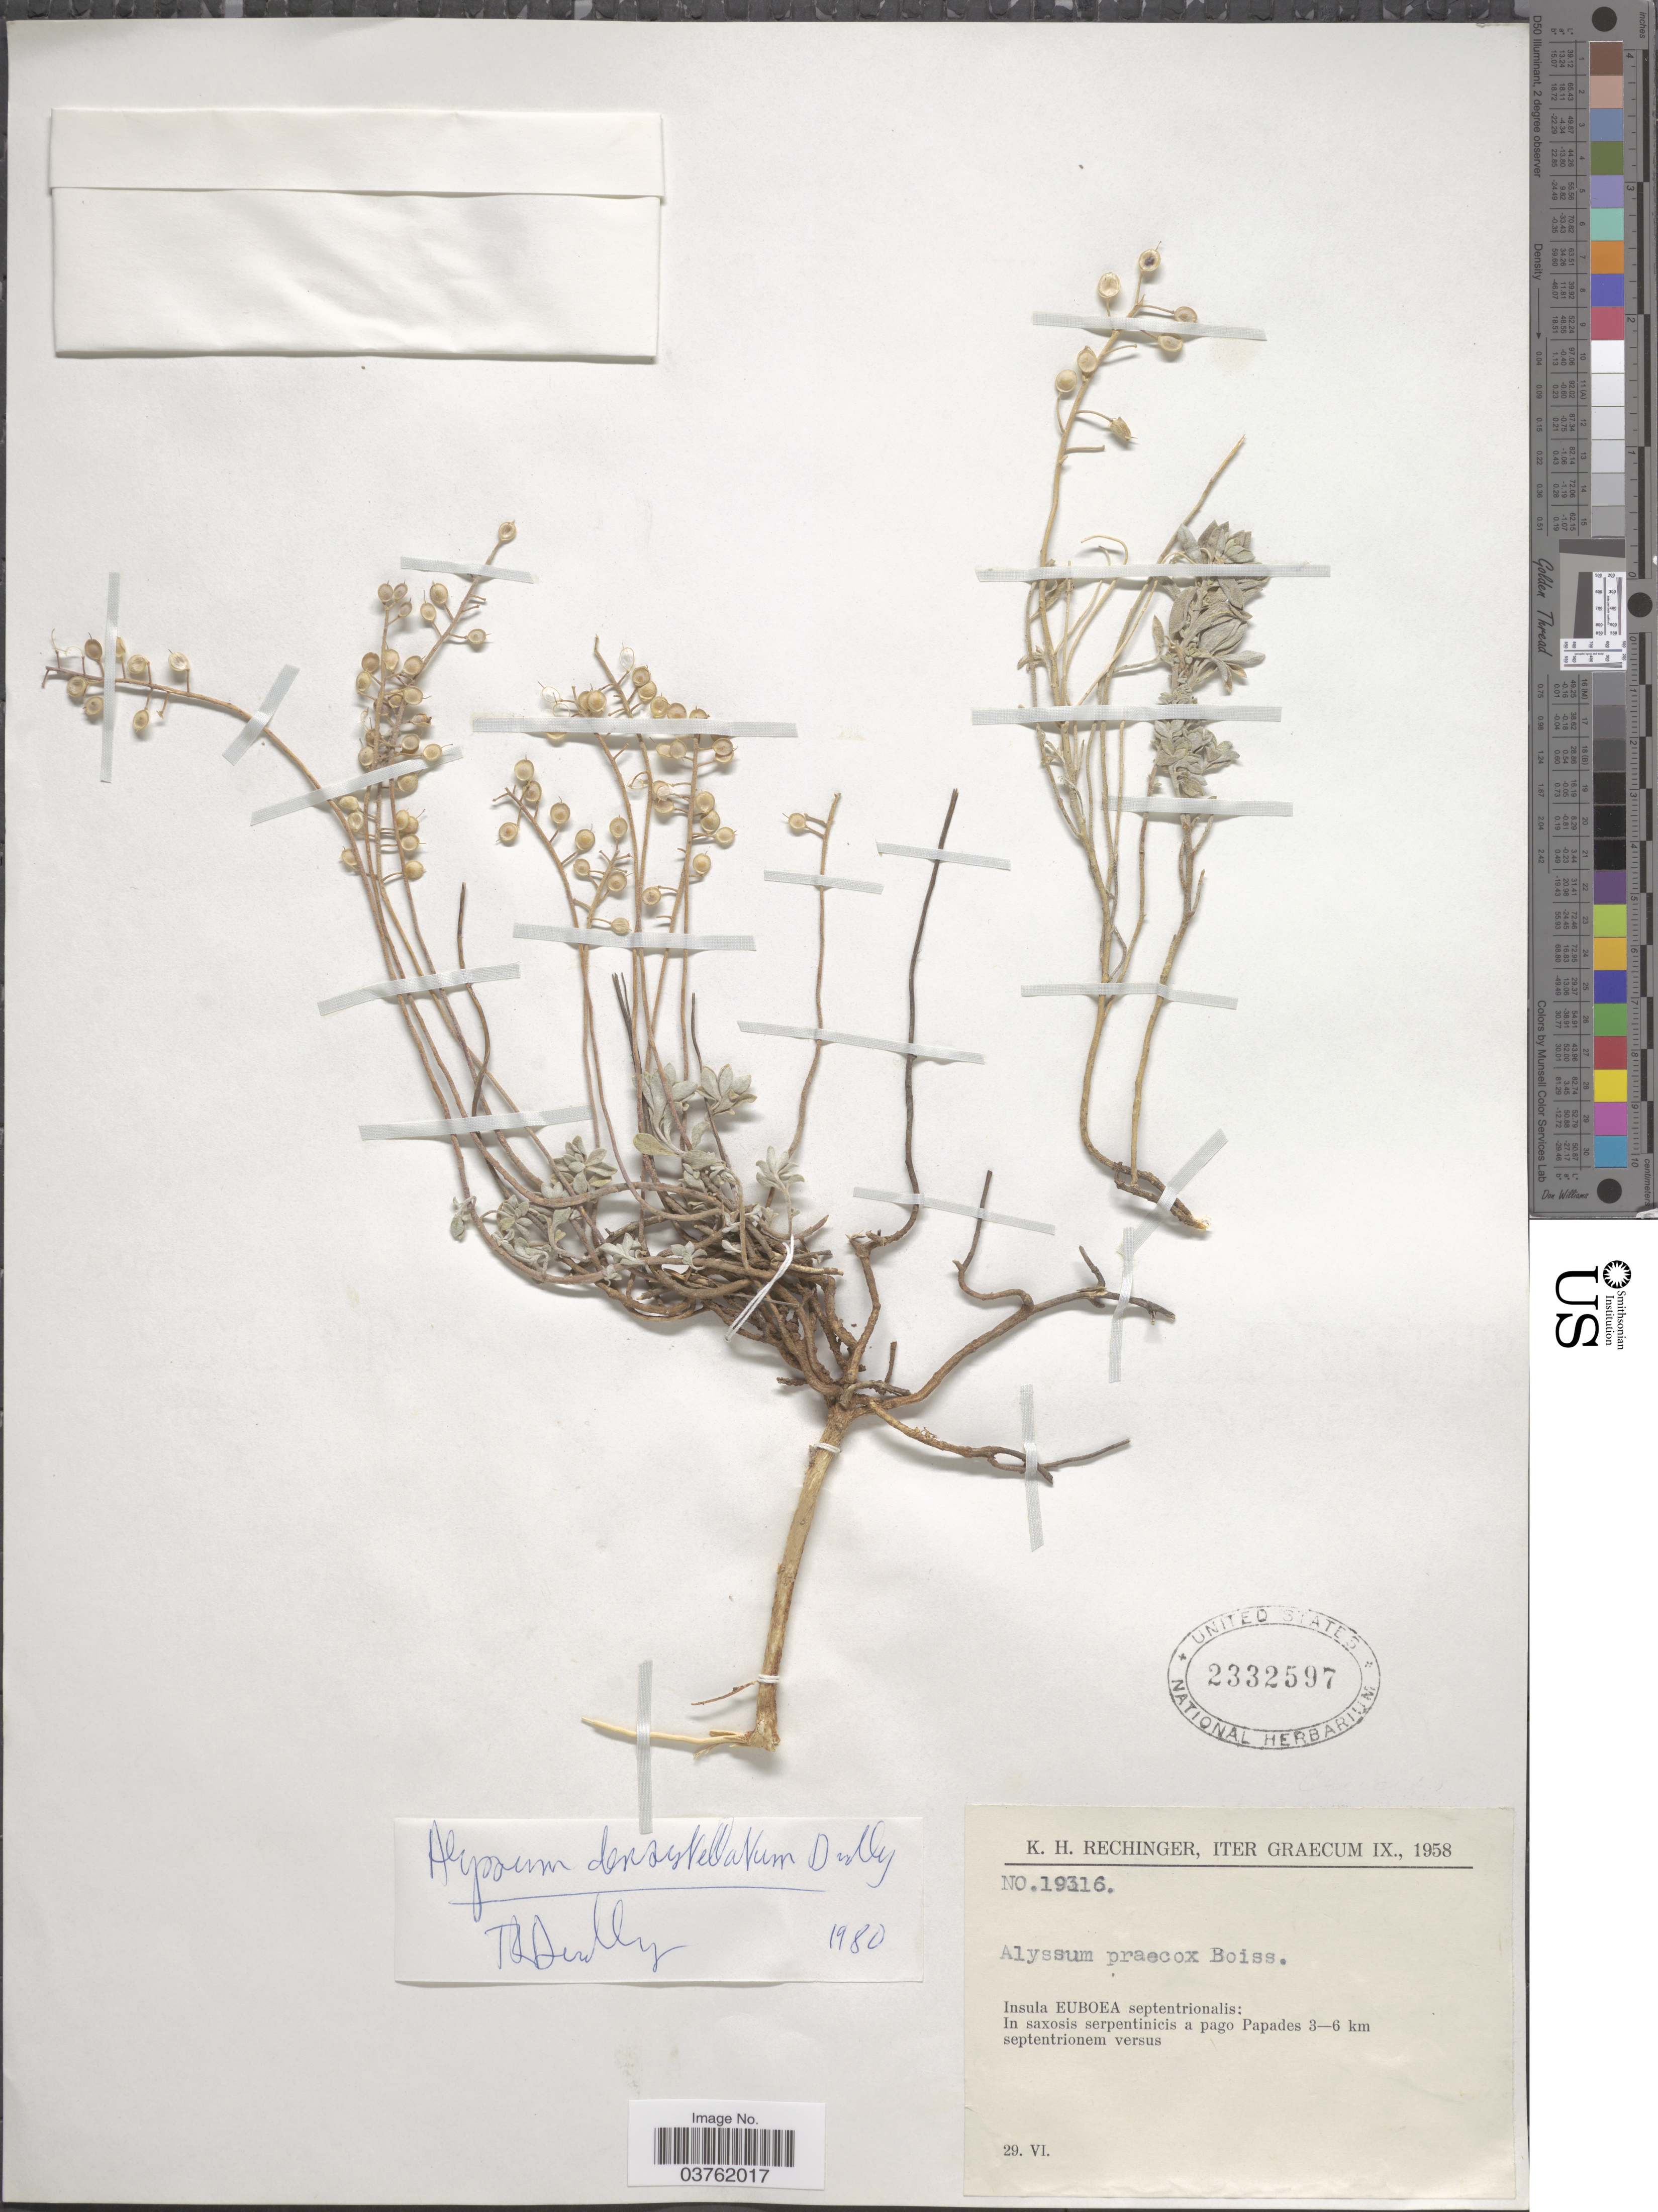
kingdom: Plantae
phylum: Tracheophyta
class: Magnoliopsida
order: Brassicales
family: Brassicaceae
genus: Alyssum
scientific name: Alyssum densistellatum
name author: T.R. Dudley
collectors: K. H. Rechinger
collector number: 19316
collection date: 1958-06-29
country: Greece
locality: Insula Euboea septentrionalis: In saxosis serpentinicis a pago Papades 3-6 km septentrionem versus.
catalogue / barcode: US 2332597